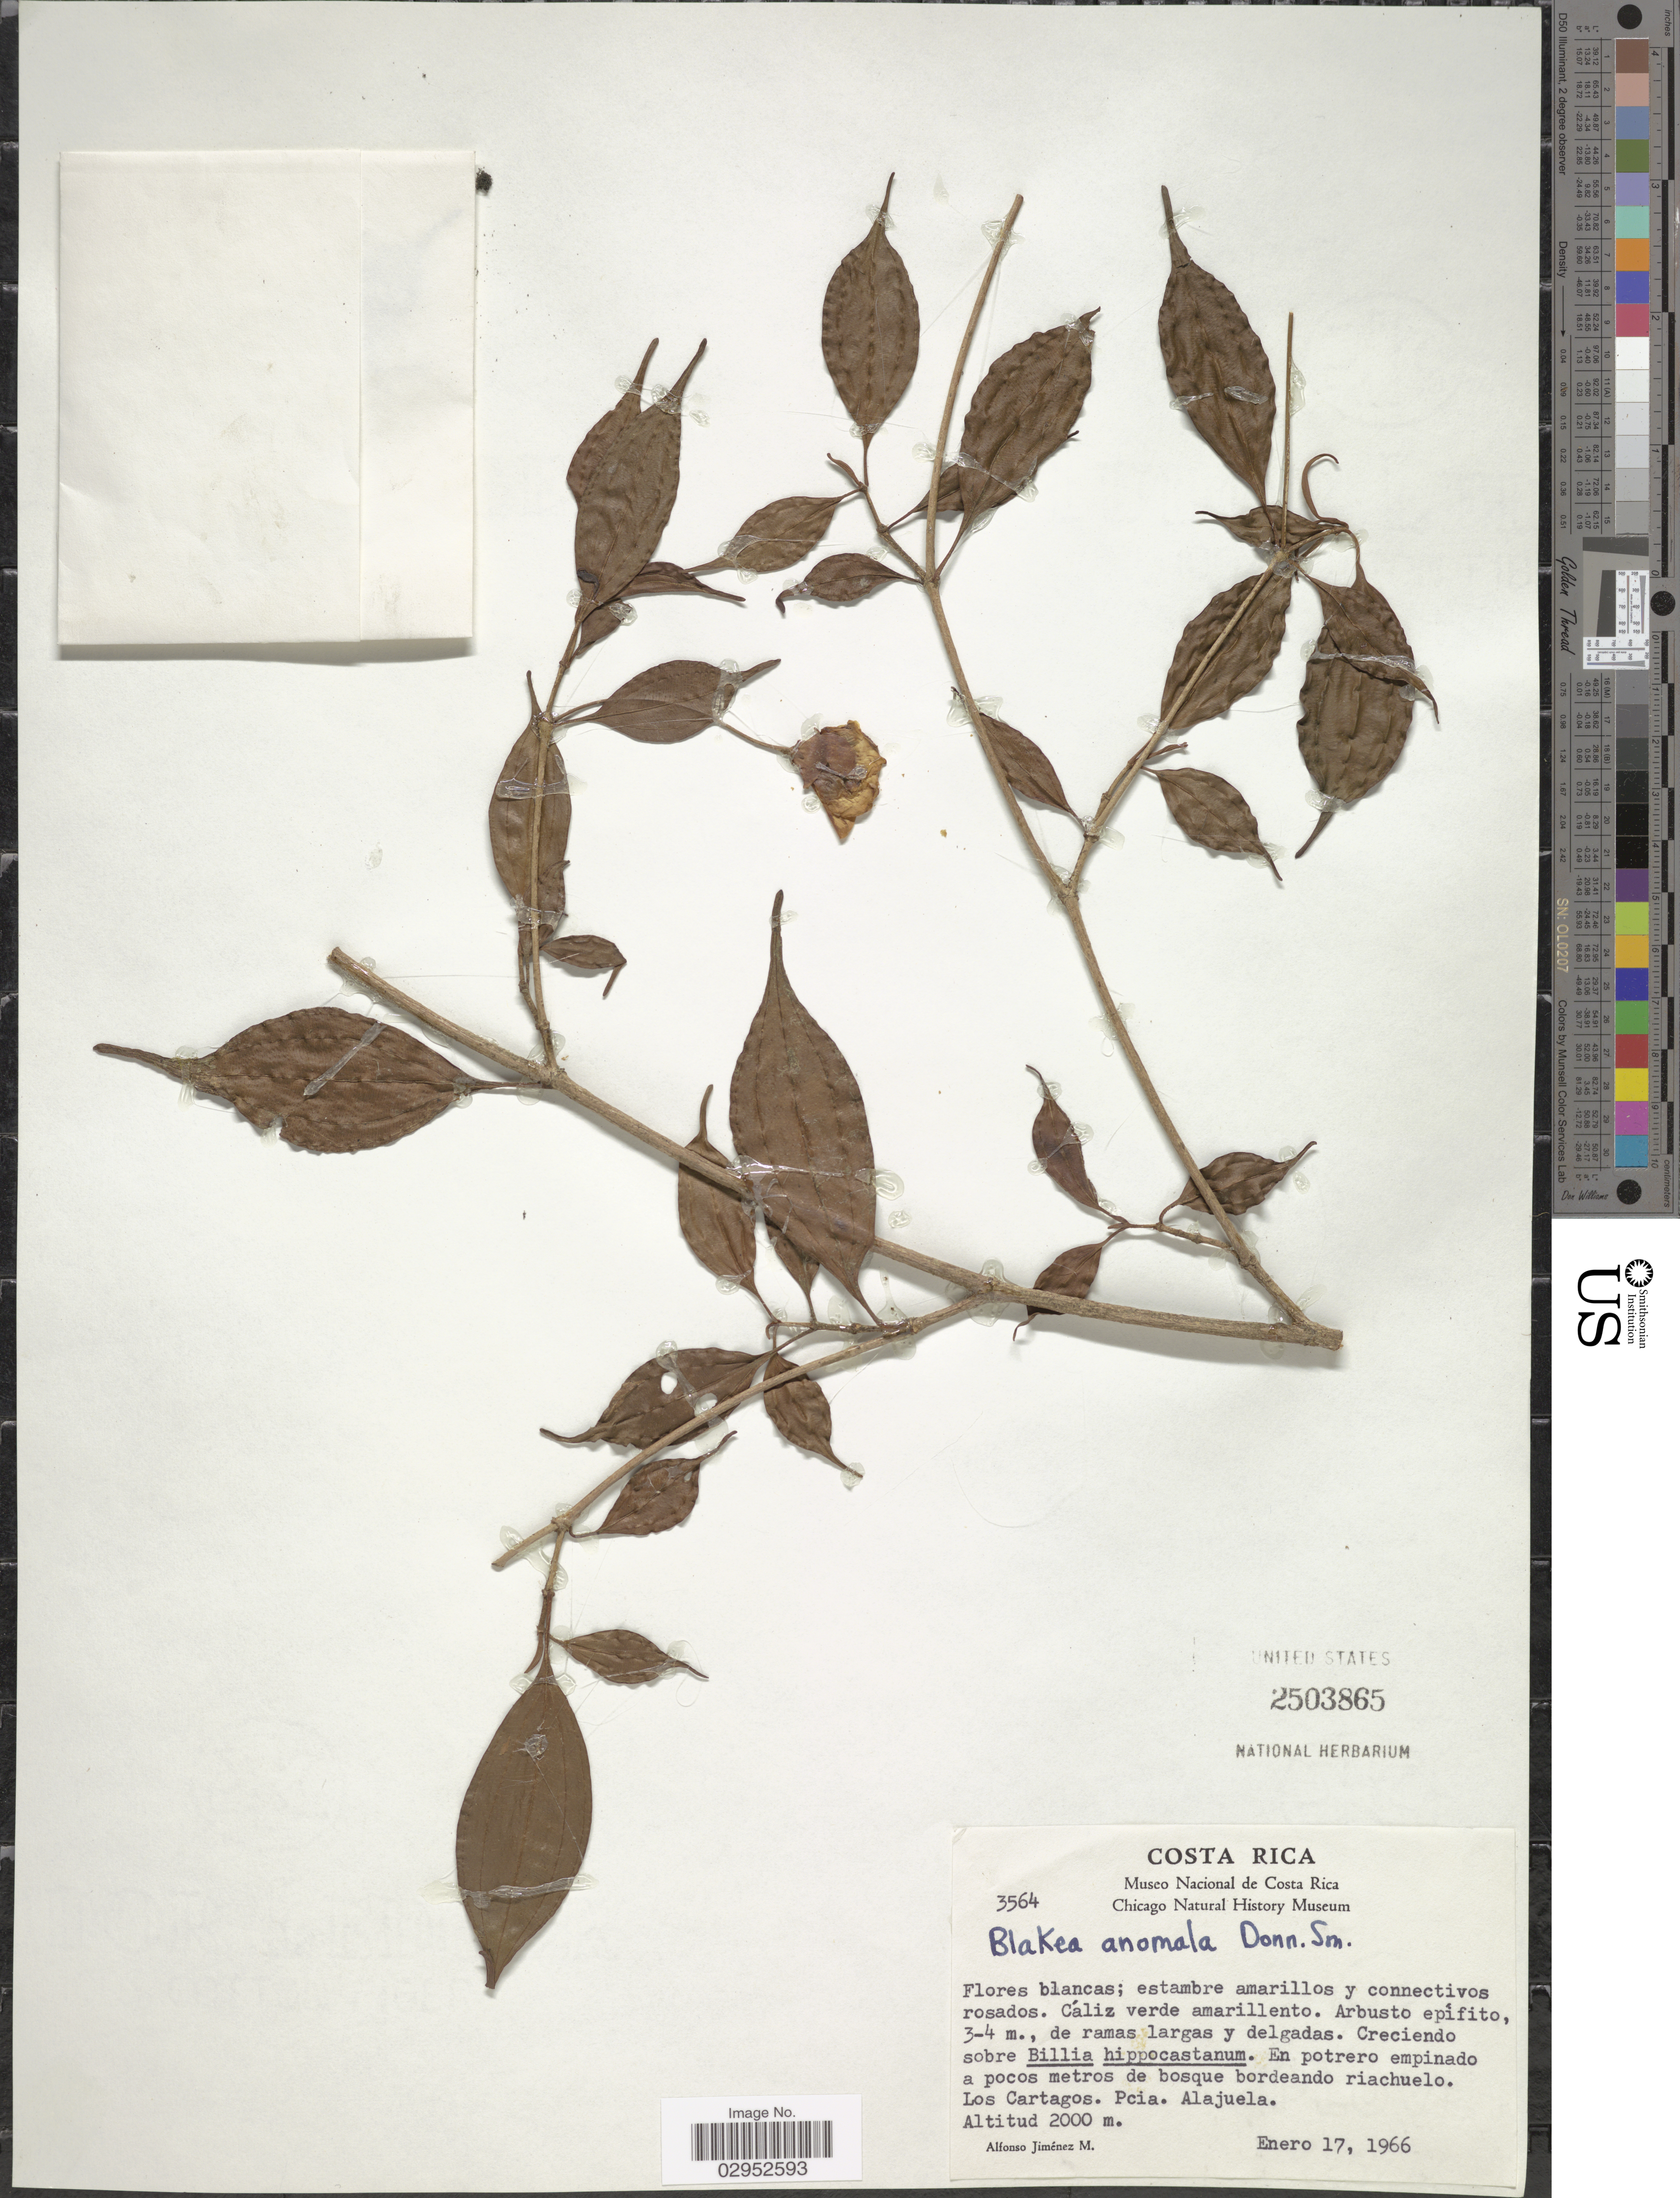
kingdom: Plantae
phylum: Tracheophyta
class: Magnoliopsida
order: Myrtales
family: Melastomataceae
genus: Blakea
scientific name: Blakea anomala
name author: Donn. Sm.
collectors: A. Jimenez M.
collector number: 3564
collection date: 1966-01-17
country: Costa Rica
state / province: Alajuela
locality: Los Cartagos. Pcia. Alajuela.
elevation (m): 2000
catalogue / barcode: US 2503865